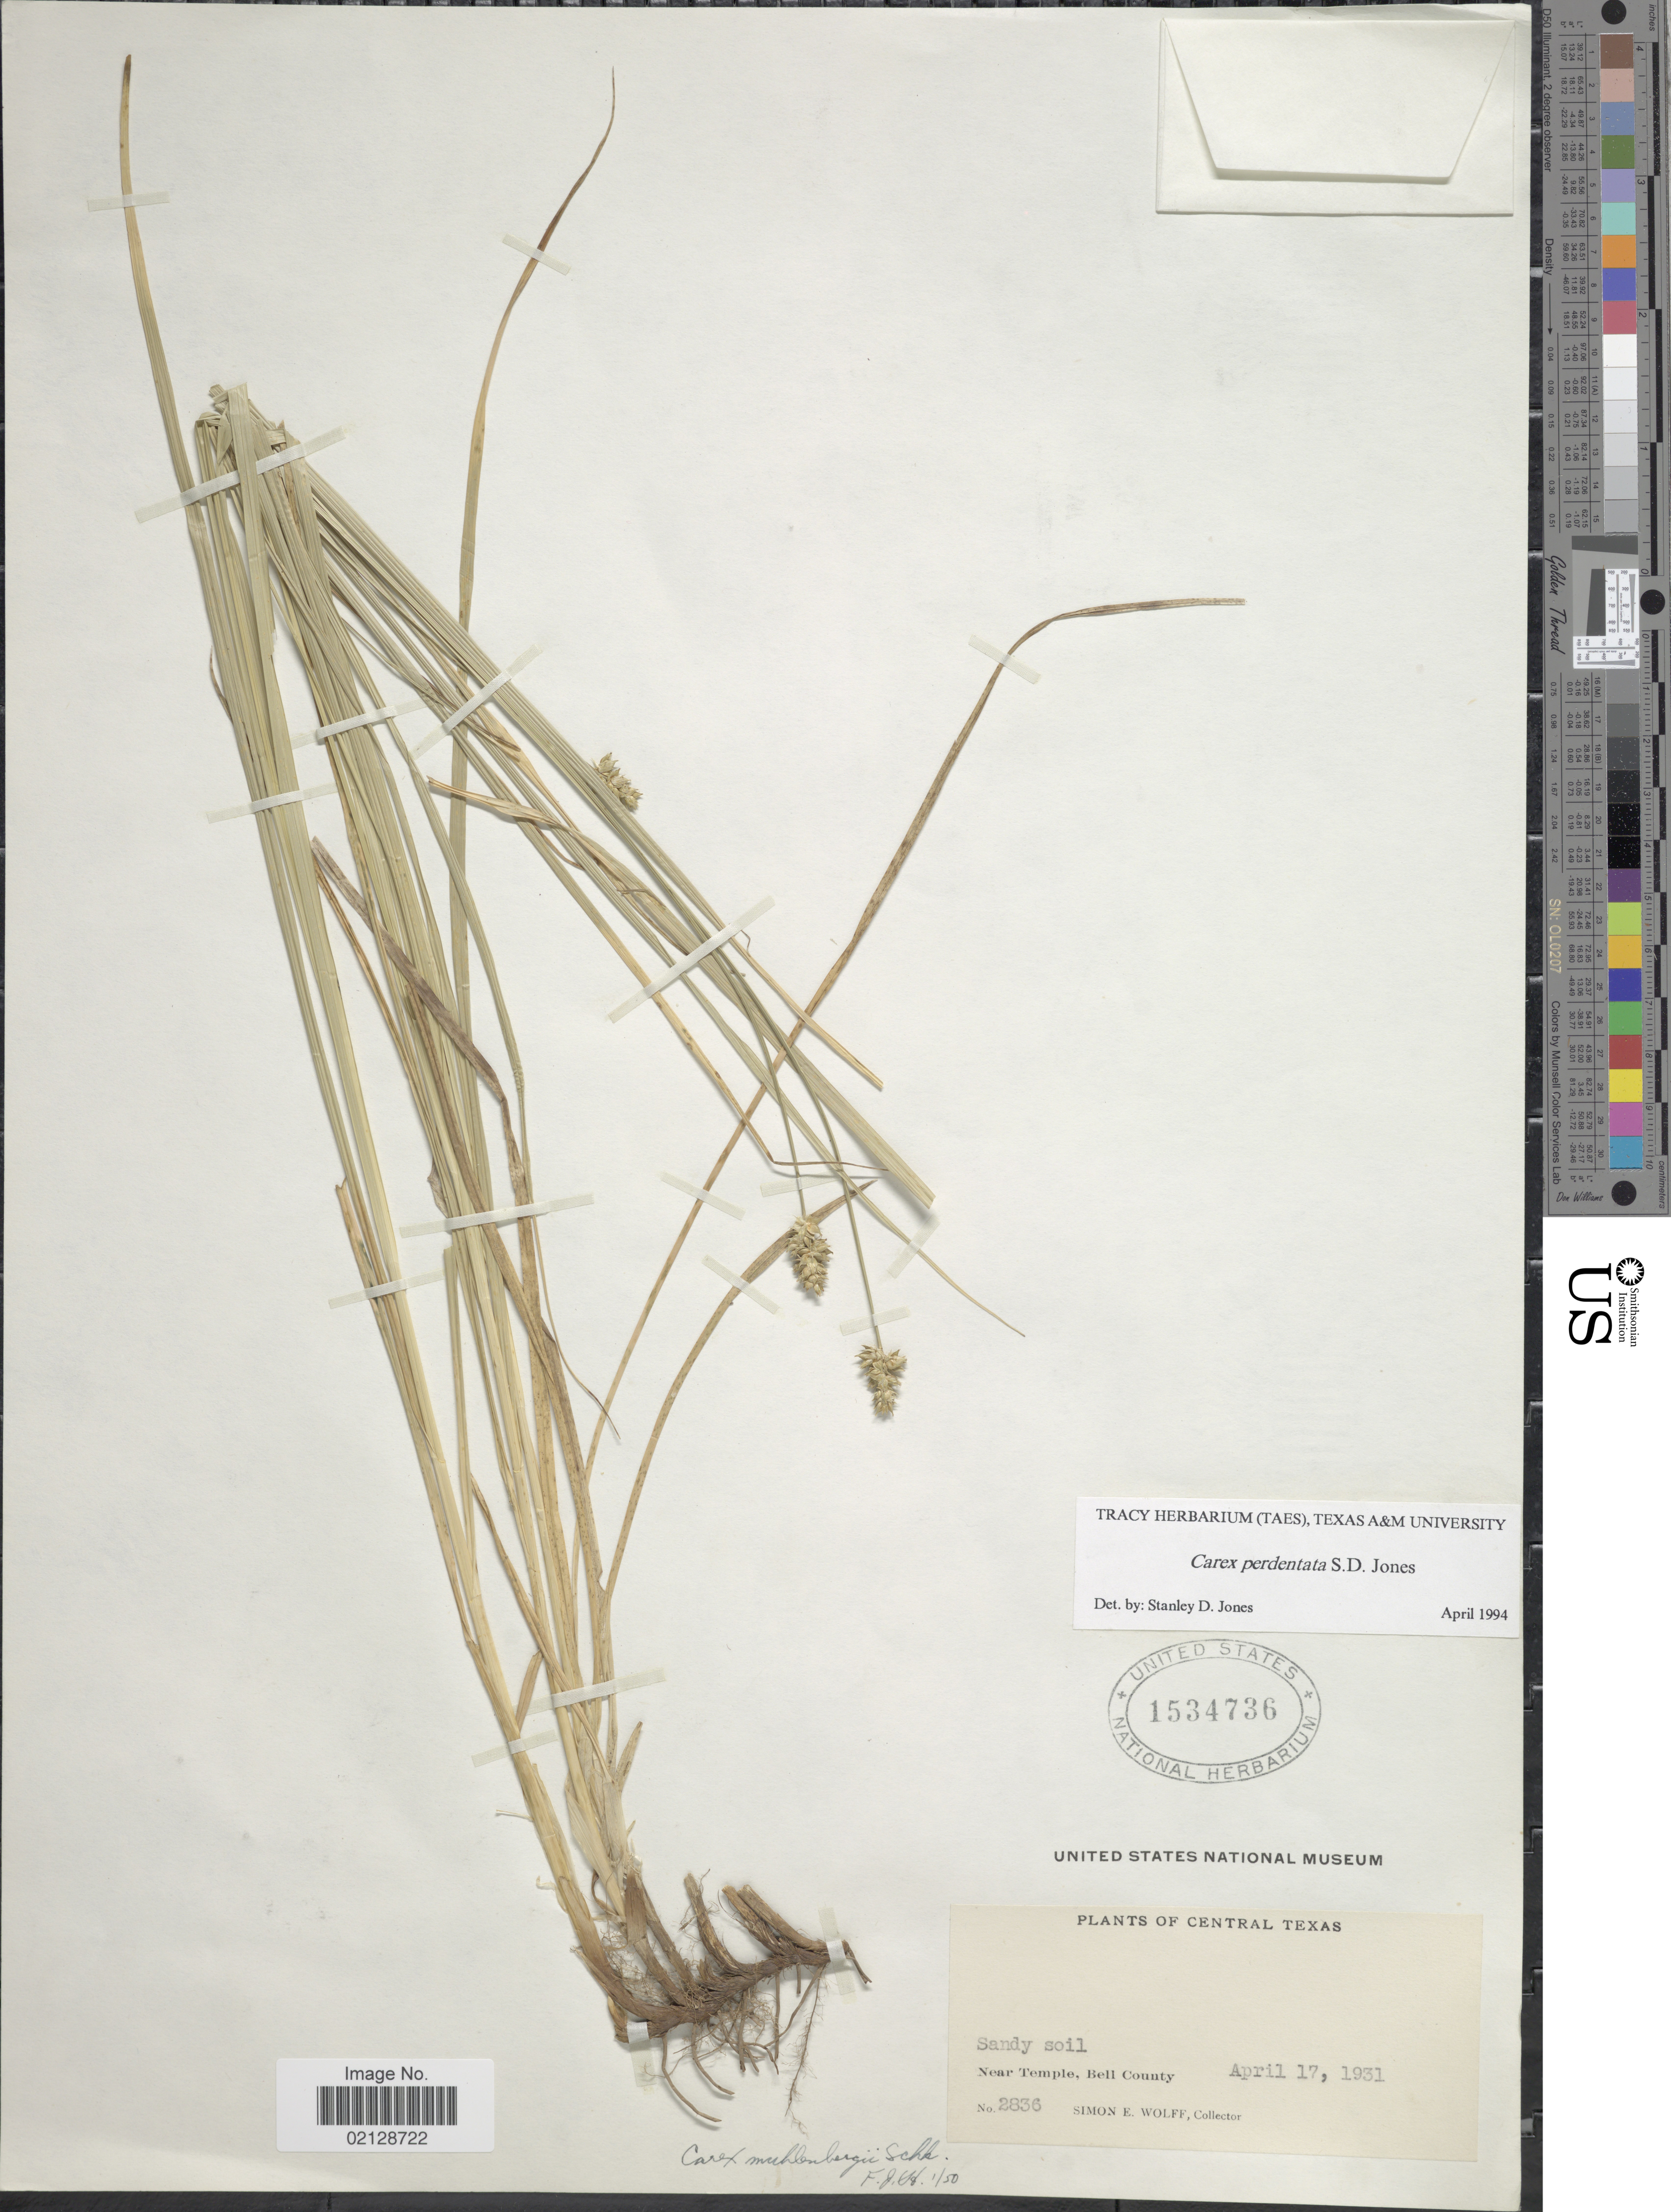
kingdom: Plantae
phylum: Tracheophyta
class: Liliopsida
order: Poales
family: Cyperaceae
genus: Carex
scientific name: Carex perdentata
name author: S.D. Jones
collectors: S. E. Wolff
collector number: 2836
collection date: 1931-04-17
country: United States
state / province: Texas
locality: Central Texas, Near Temple, Bell County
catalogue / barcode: US 1534736